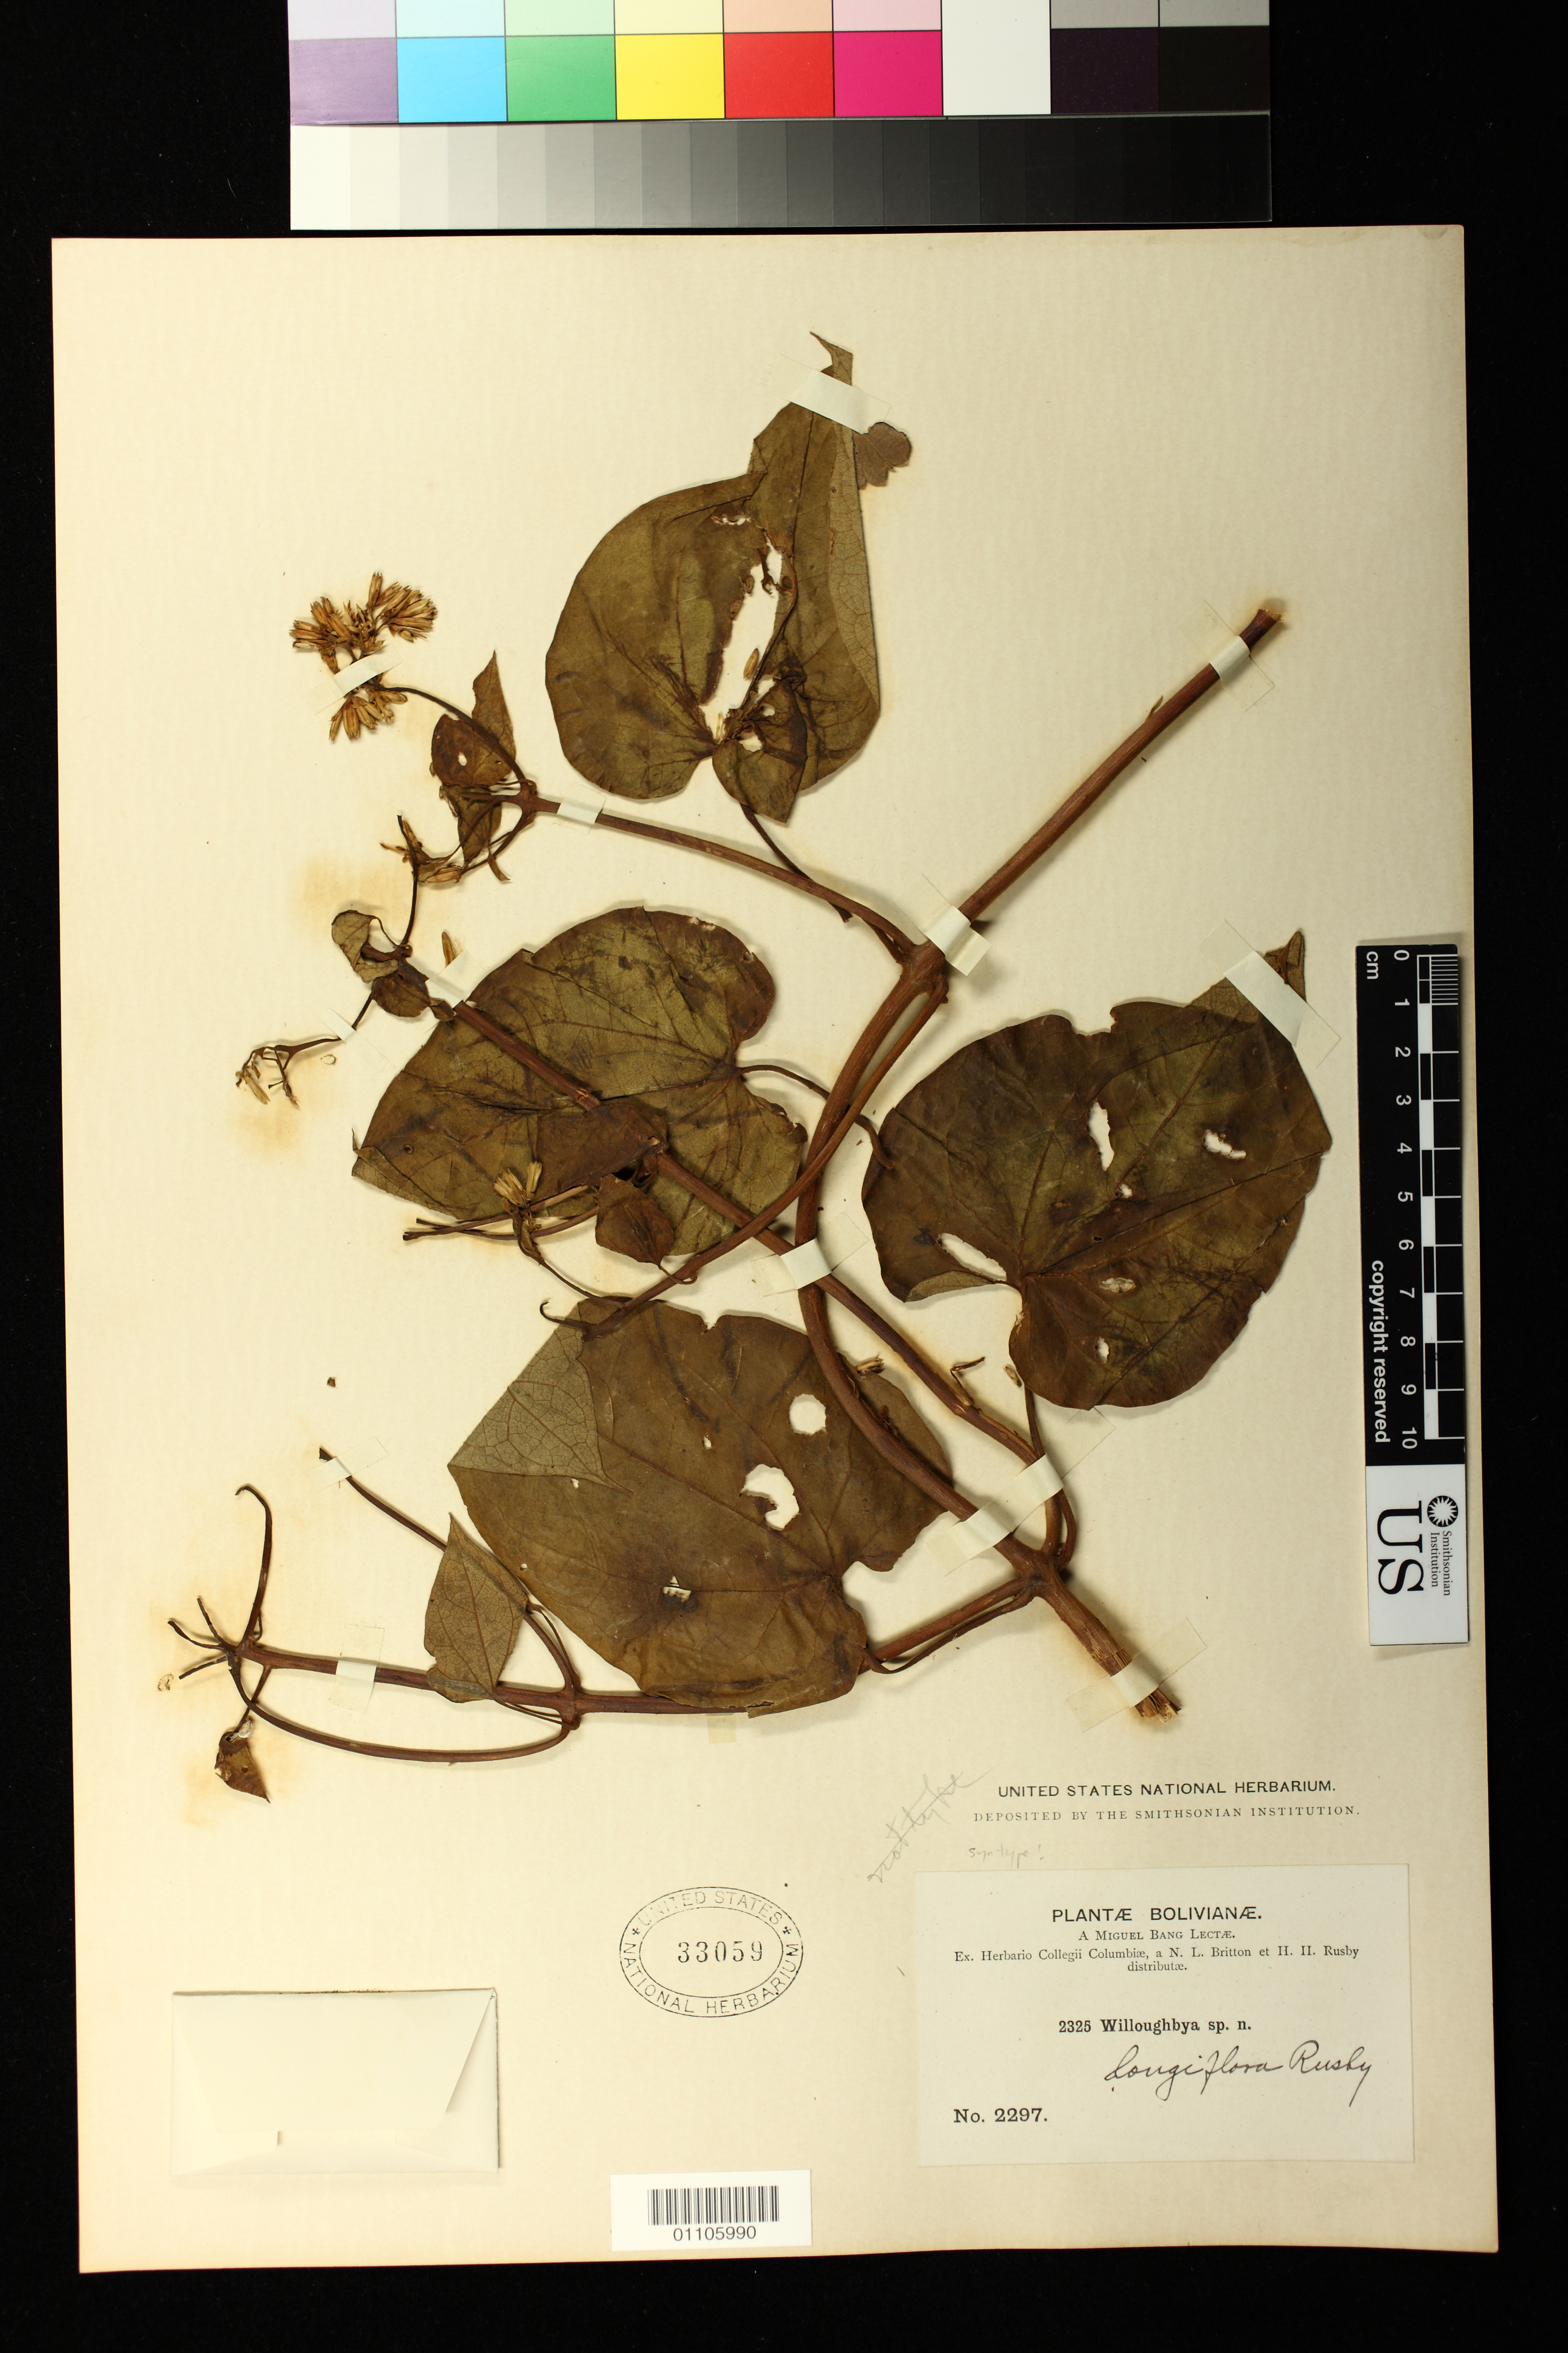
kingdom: Plantae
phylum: Tracheophyta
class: Magnoliopsida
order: Asterales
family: Asteraceae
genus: Willoughbya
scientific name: Willoughbya longiflora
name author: Rusby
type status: Syntype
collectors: M. Bang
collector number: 2297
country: Bolivia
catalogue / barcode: US 33059